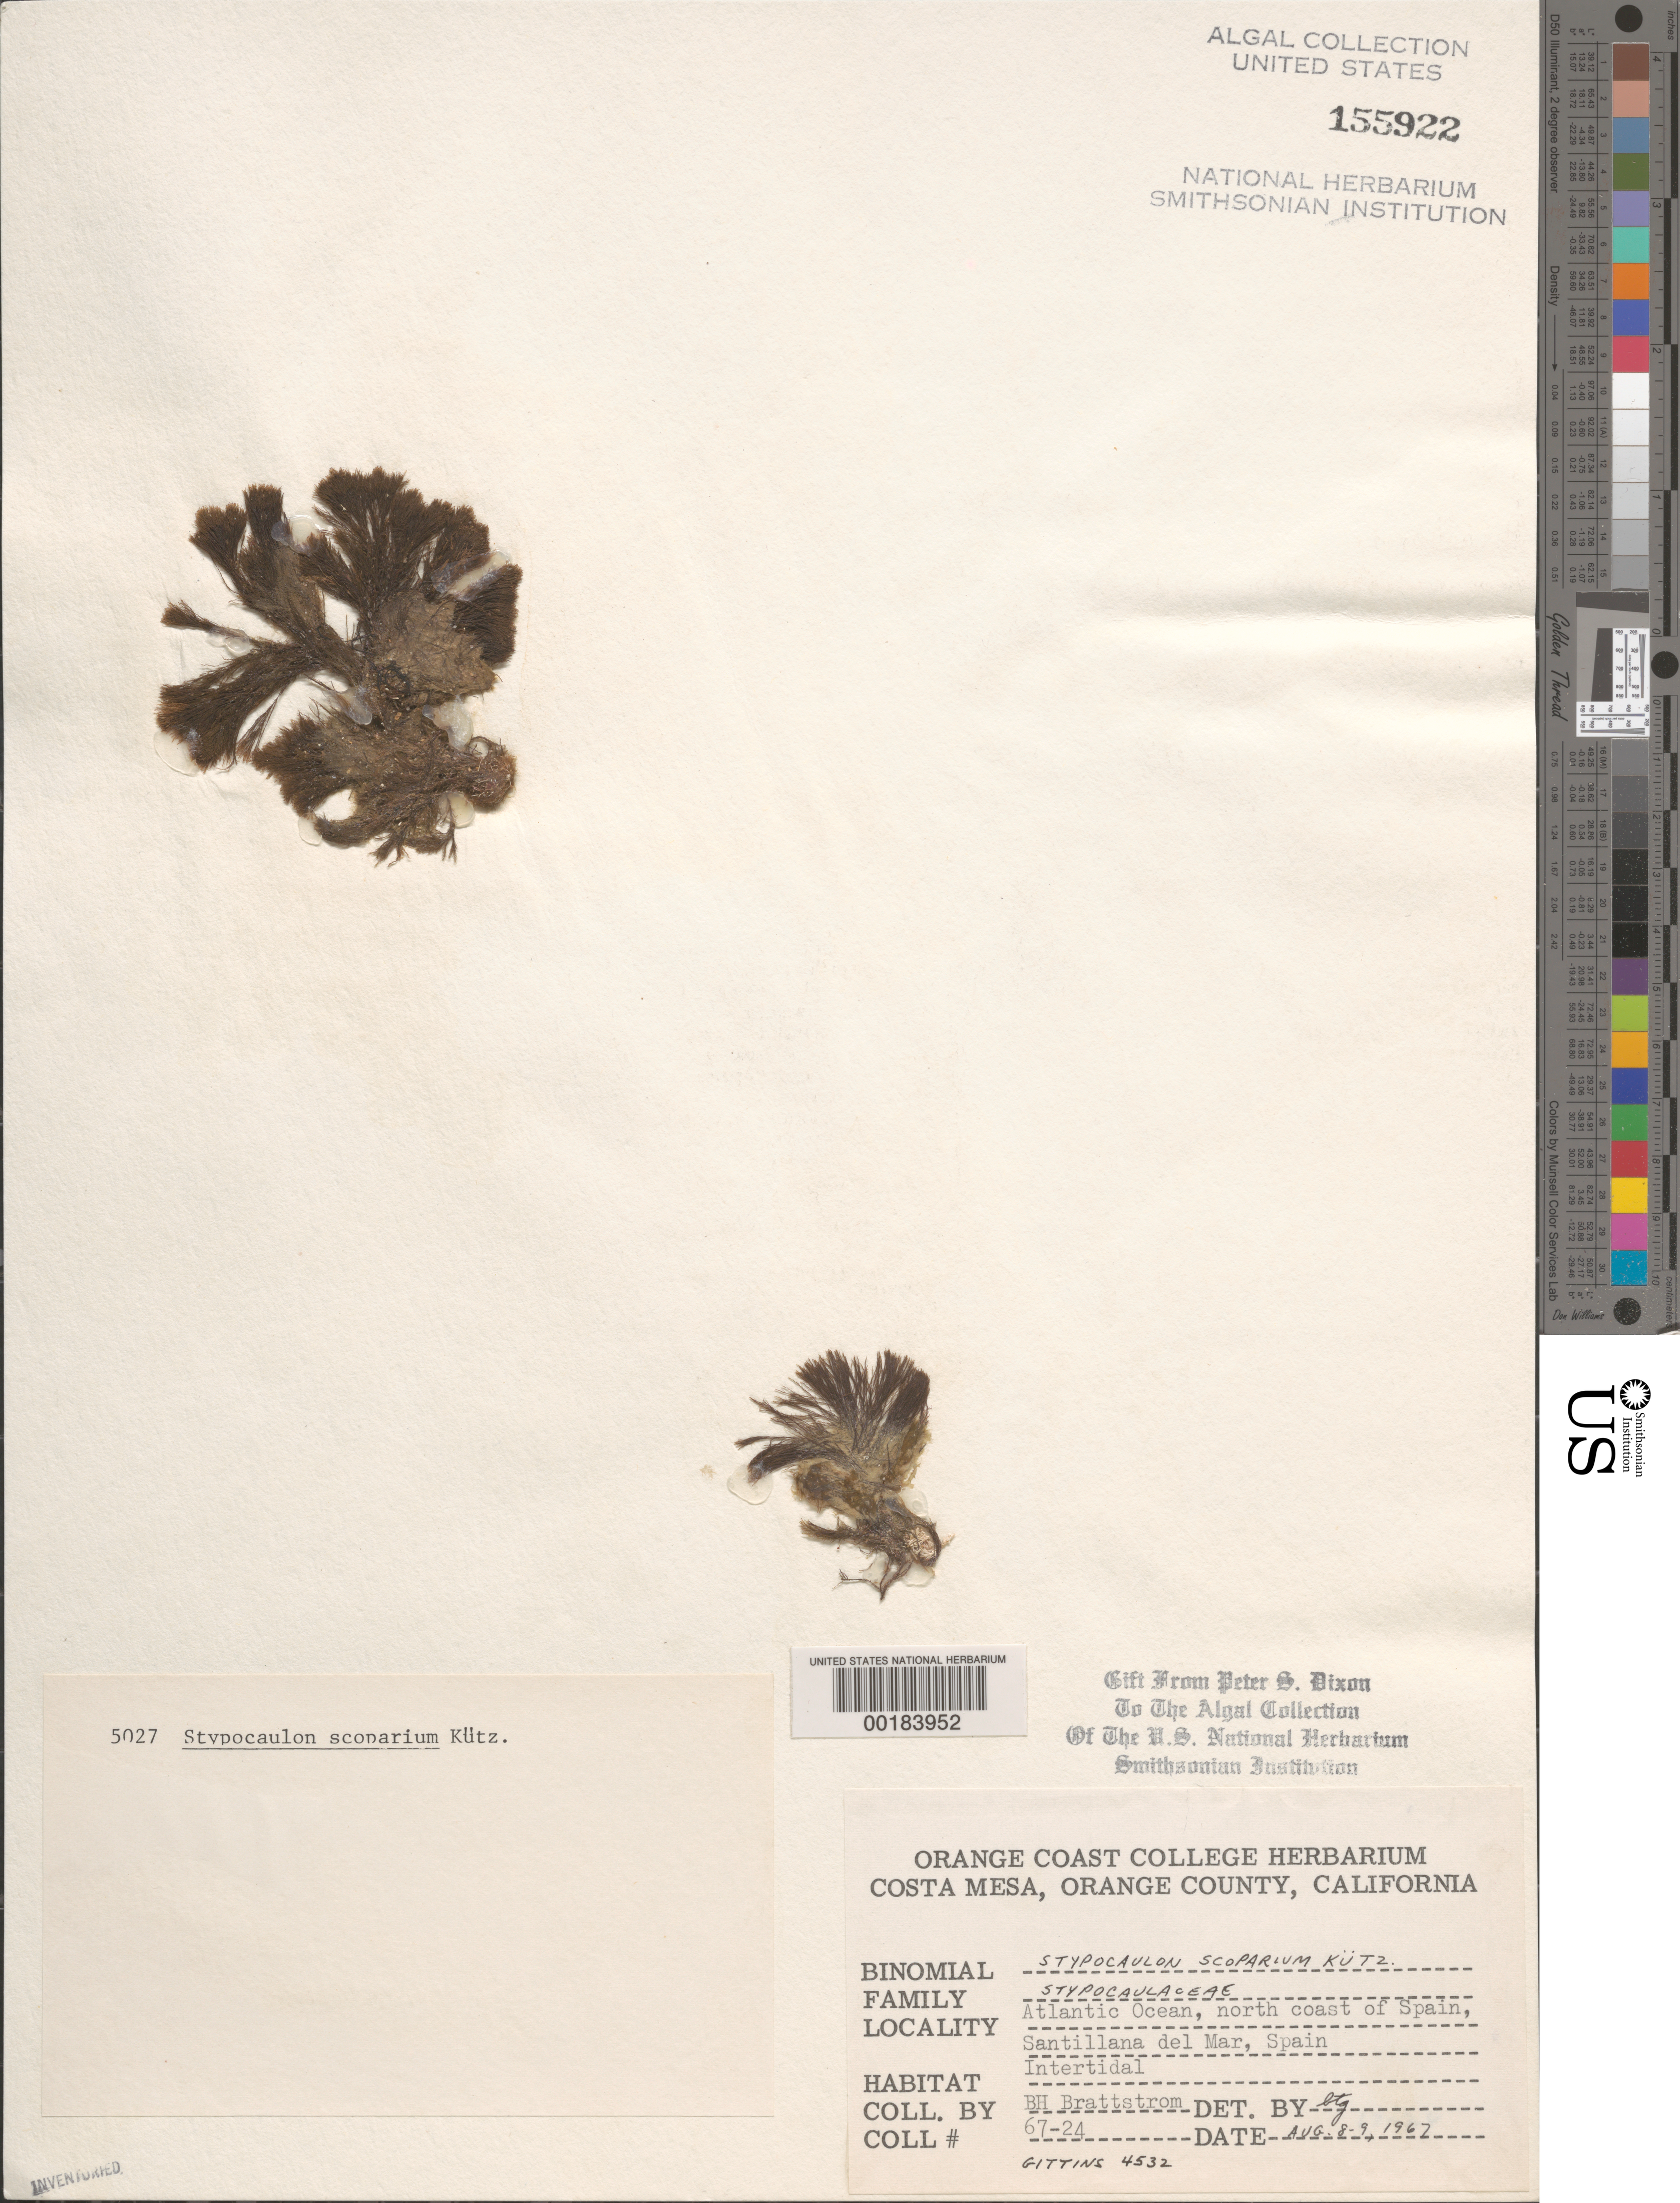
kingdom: Chromista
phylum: Ochrophyta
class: Phaeophyceae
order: Sphacelariales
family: Stypocaulaceae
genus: Halopteris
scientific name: Halopteris scoparia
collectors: B. Brattstrom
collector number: Brattstrom 67-24 & BTG 4532 & PSD 5027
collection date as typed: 08 Aug 1967 TO 09 Aug 1967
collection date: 1967-08-08/1967-08-09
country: Spain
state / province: Cantabria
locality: Atlantic ocean, santillana del mar. Santander.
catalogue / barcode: US 155922